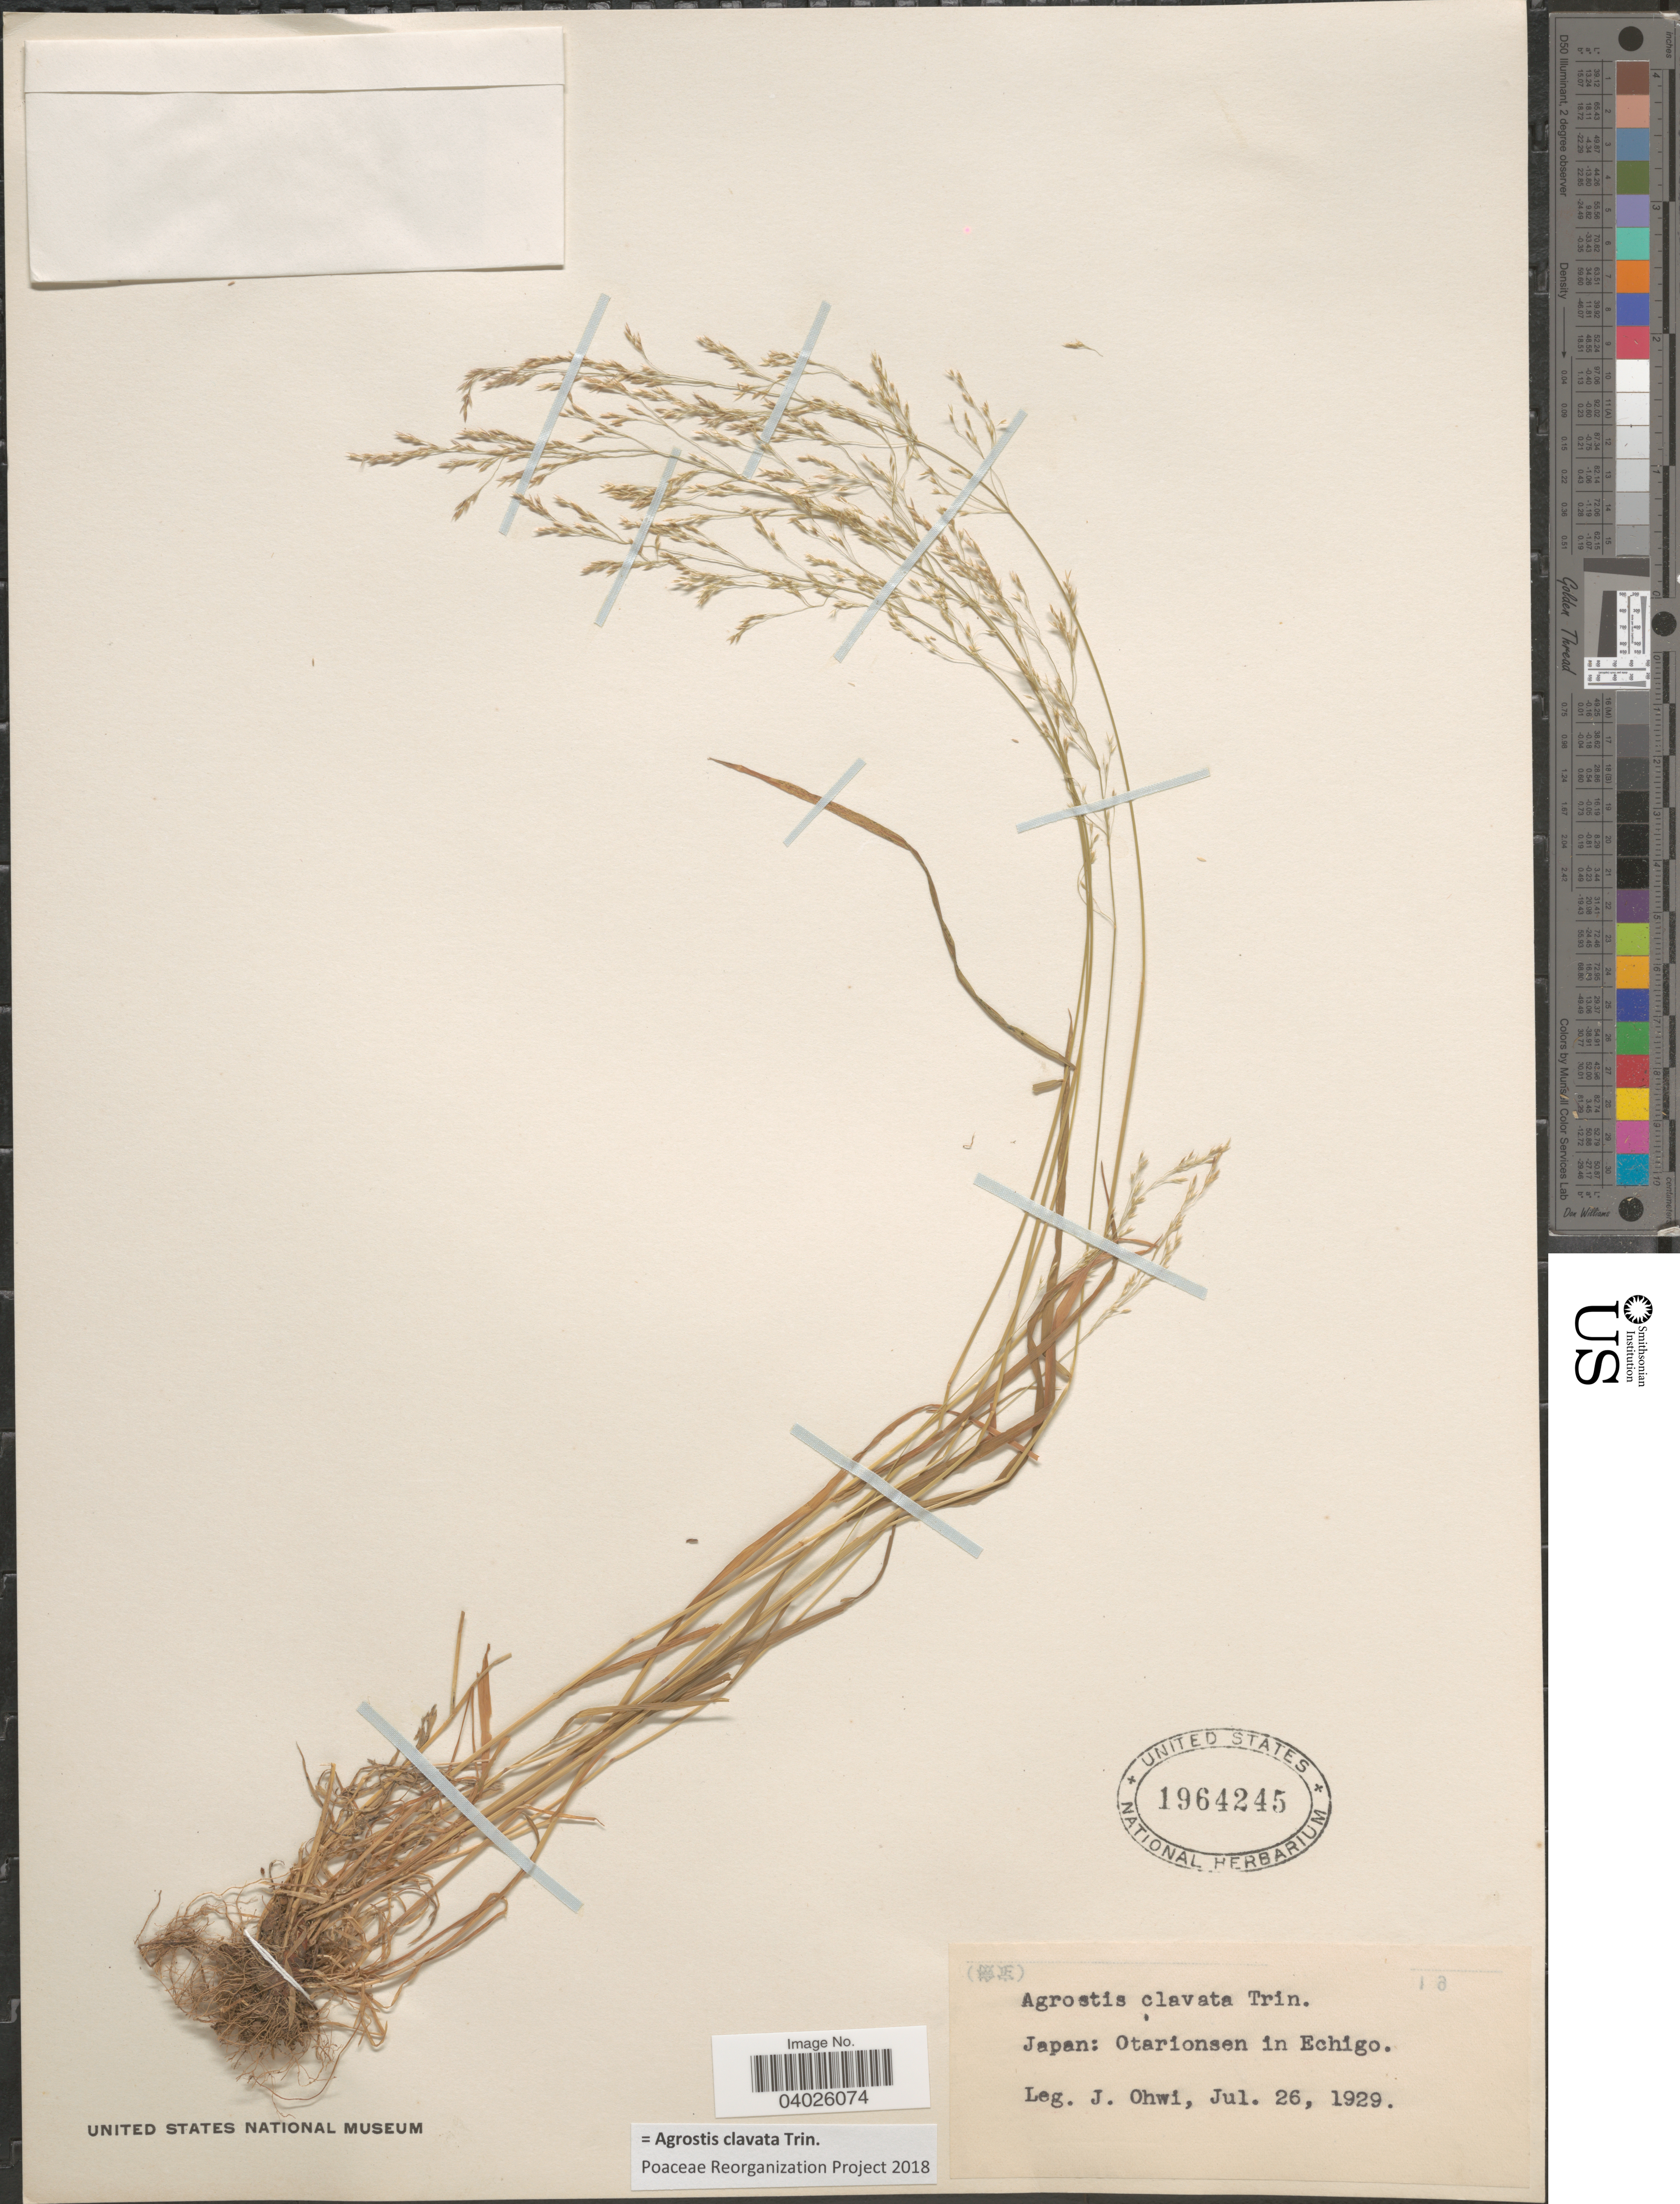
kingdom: Plantae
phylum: Tracheophyta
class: Liliopsida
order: Poales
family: Poaceae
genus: Agrostis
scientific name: Agrostis clavata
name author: Trin.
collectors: J. Ohwi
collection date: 1929-07-26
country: Japan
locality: Otarionsen in Echigo.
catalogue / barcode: US 1964245